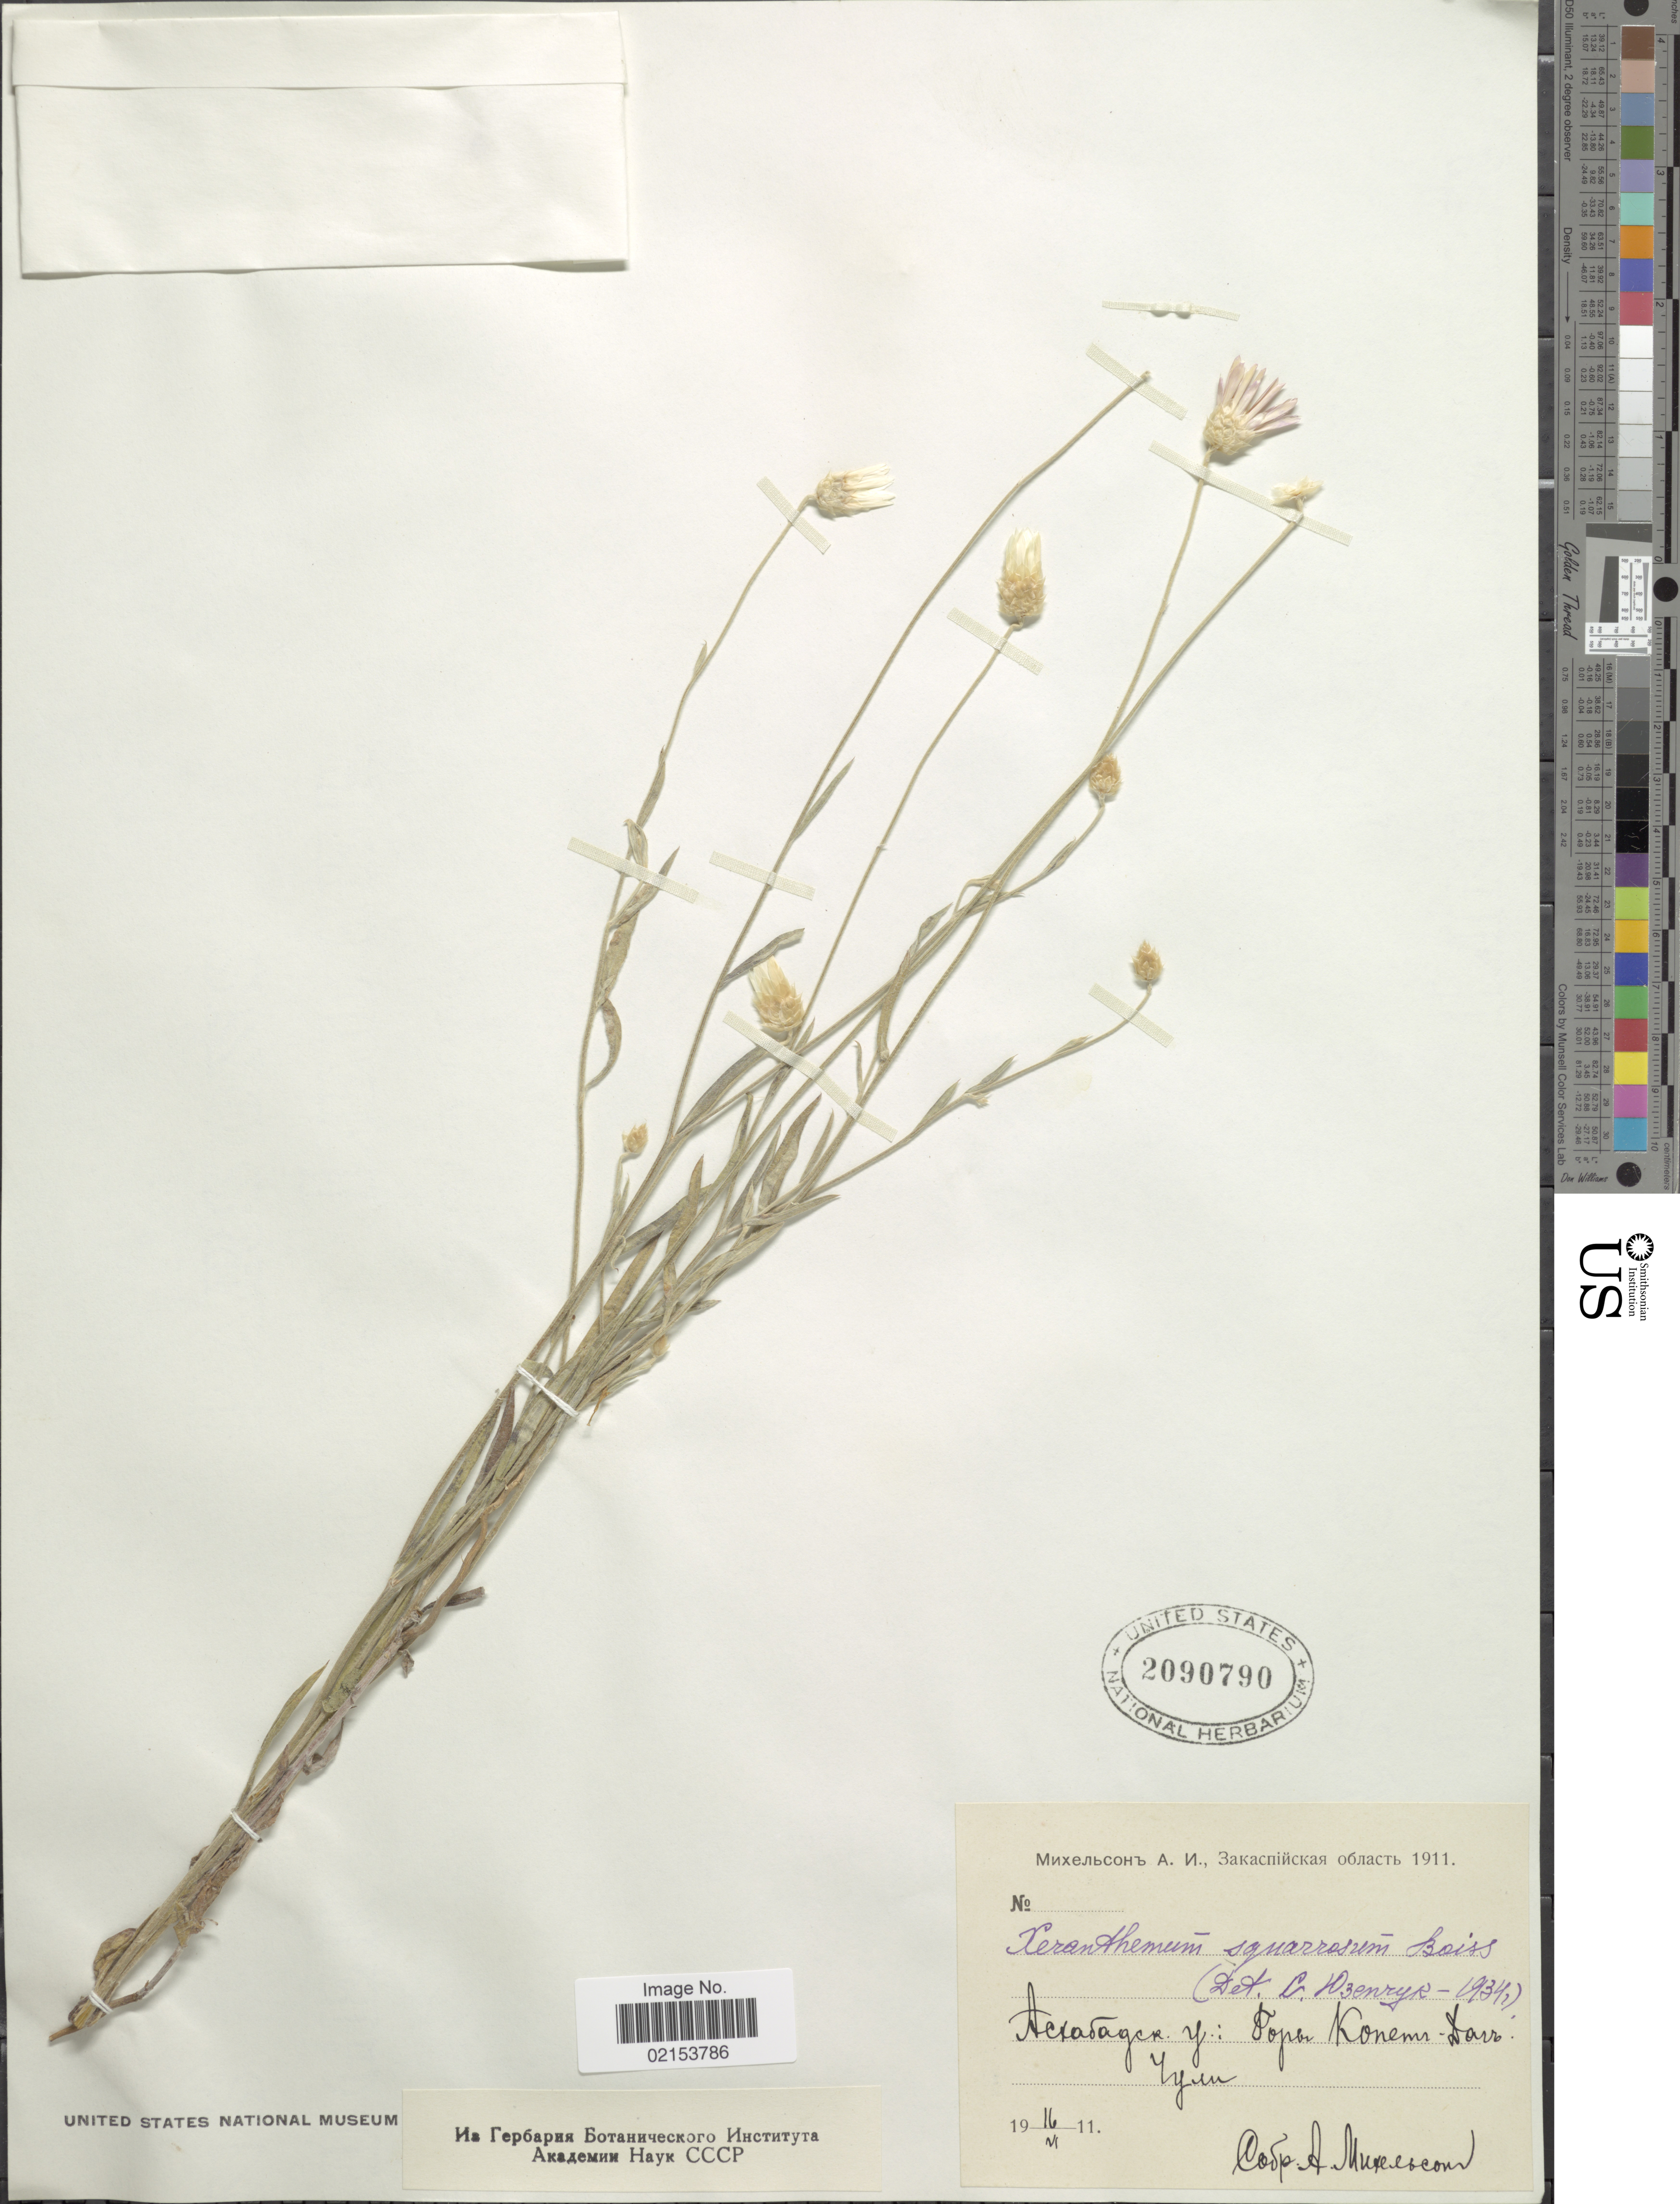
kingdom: Plantae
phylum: Tracheophyta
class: Magnoliopsida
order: Asterales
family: Asteraceae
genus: Xeranthemum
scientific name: Xeranthemum squarrosum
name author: Boiss.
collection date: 1911-06-16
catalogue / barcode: US 2090790